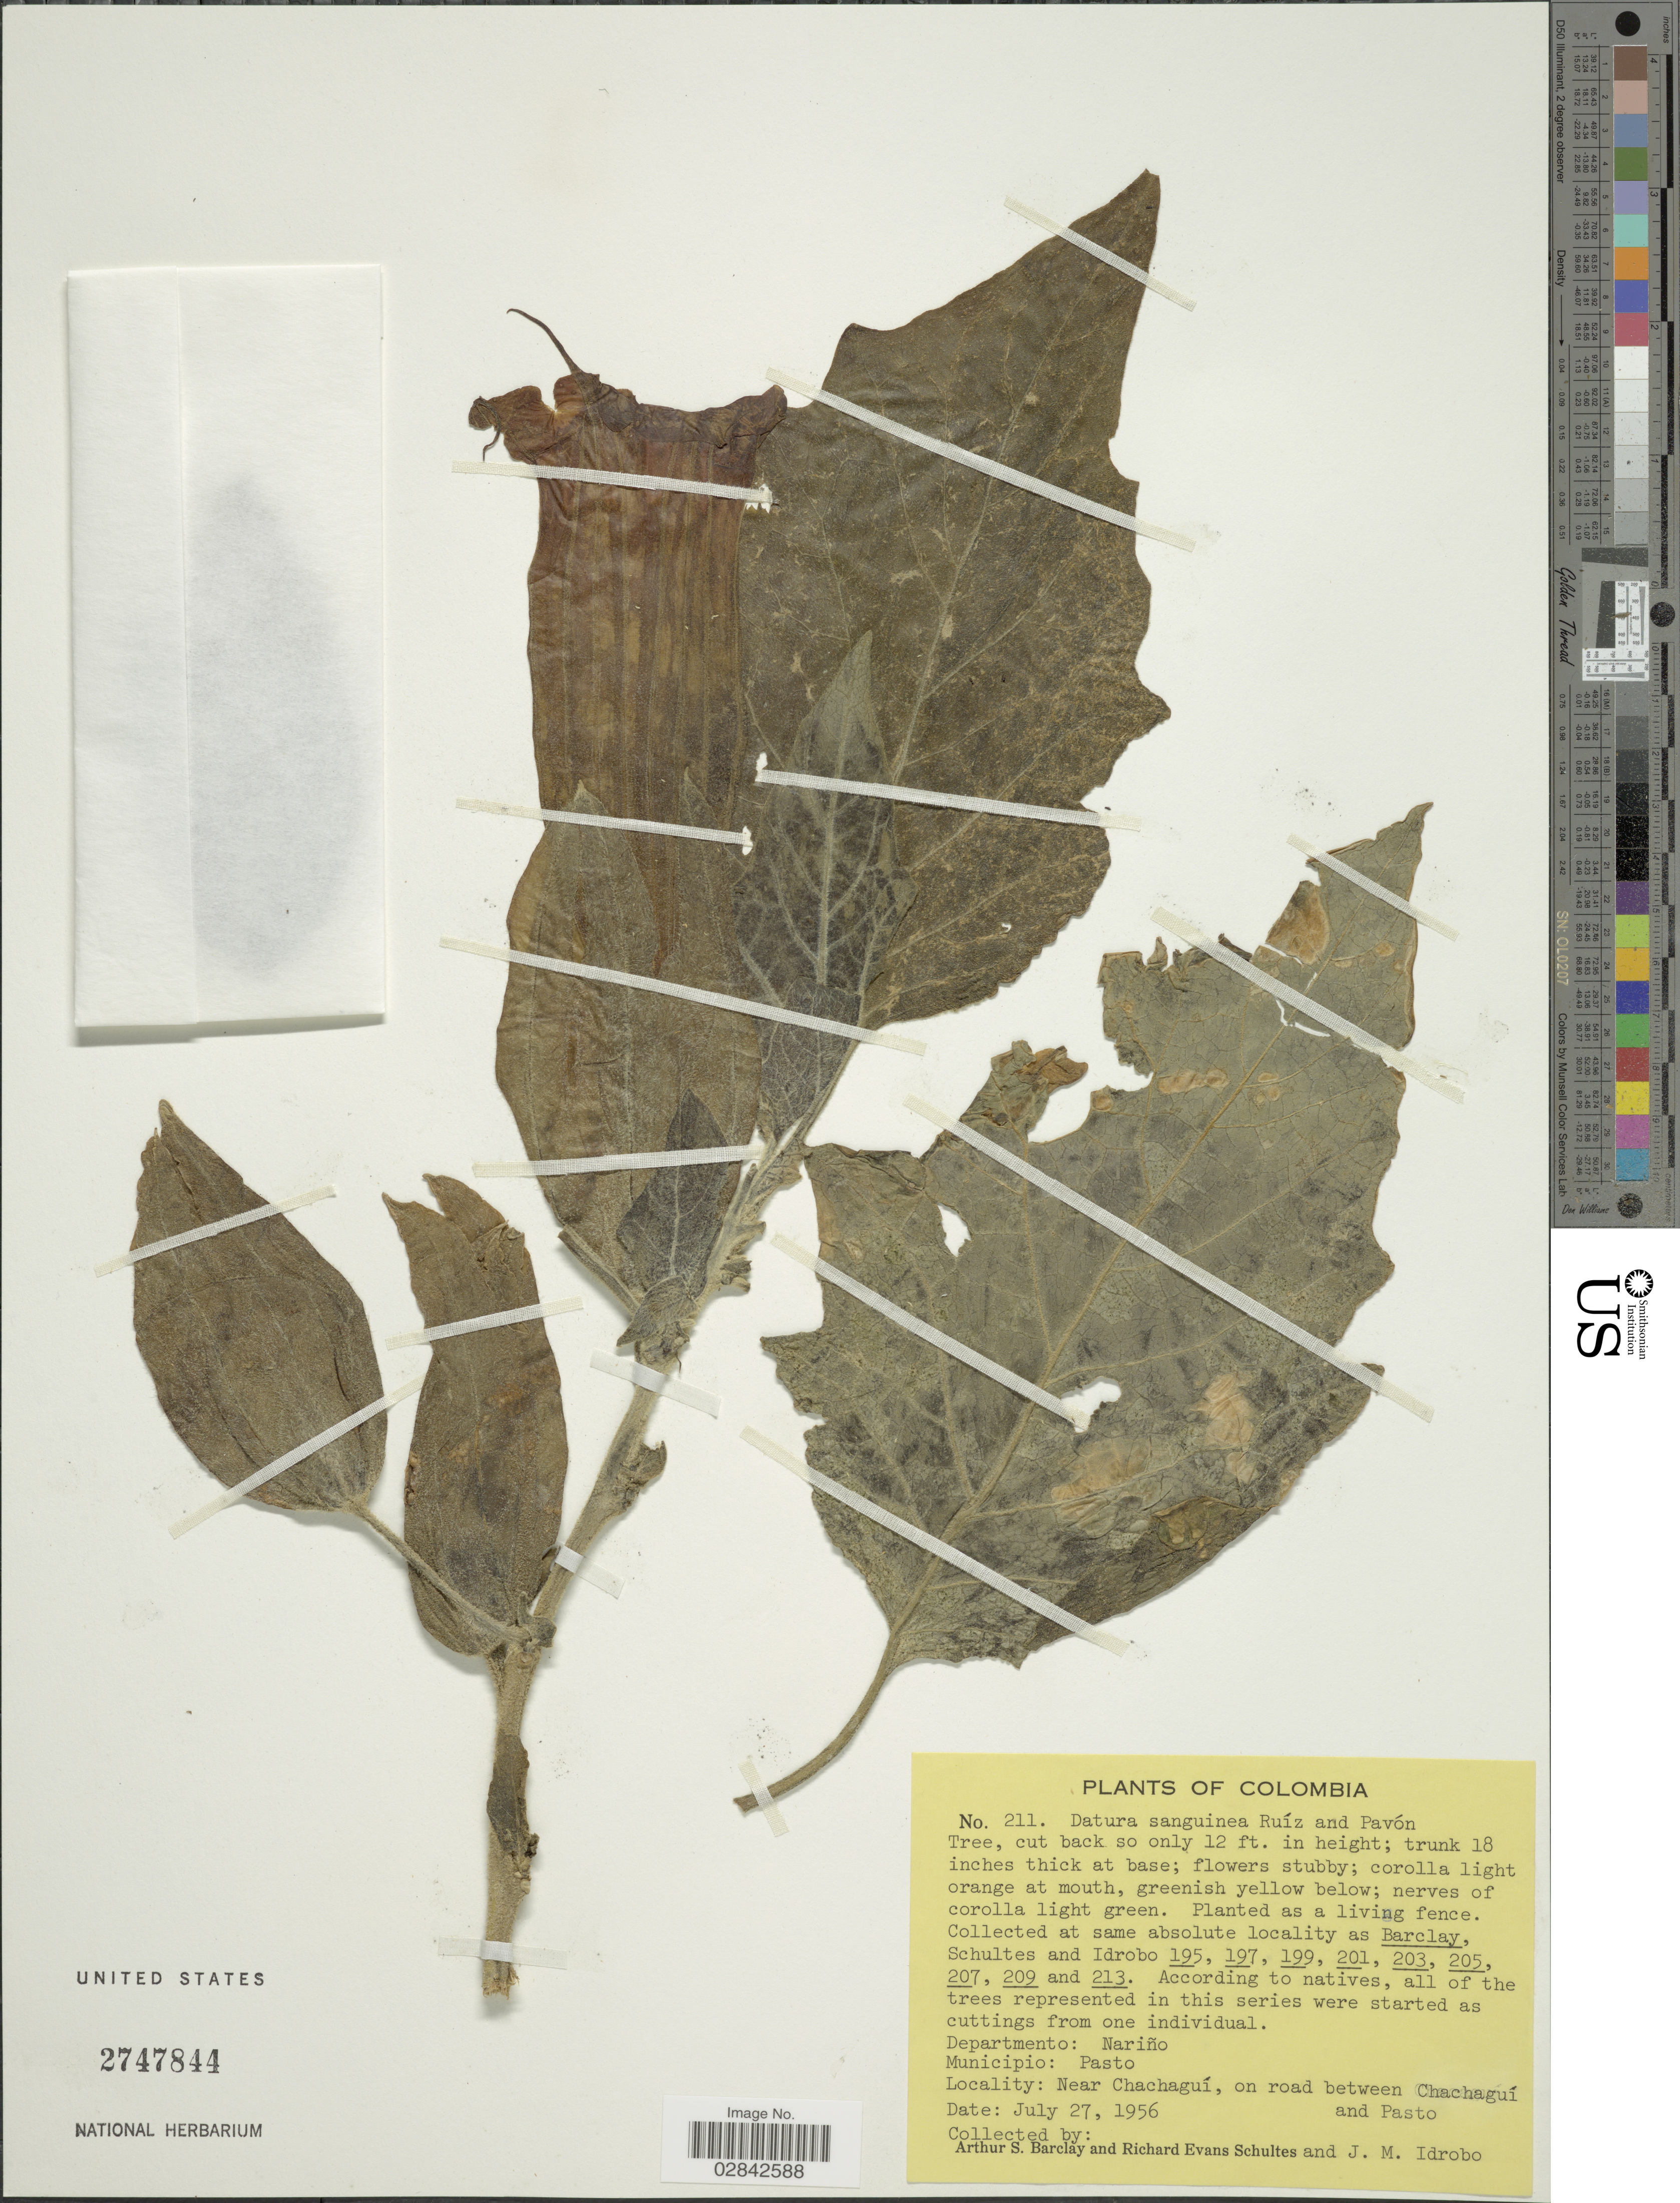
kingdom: Plantae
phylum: Tracheophyta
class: Magnoliopsida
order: Solanales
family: Solanaceae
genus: Brugmansia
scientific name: Brugmansia sanguinea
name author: (Ruiz & Pav.) D. Don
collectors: A. S. Barclay, R. E. Schultes & J. M. Idrobo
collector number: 211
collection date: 1956-07-27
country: Colombia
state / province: Nariño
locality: Departmento: Nariño. Municipio: Pasto. Near town of Pasto, on road between Chachaguí and Pasto.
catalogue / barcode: US 2747844